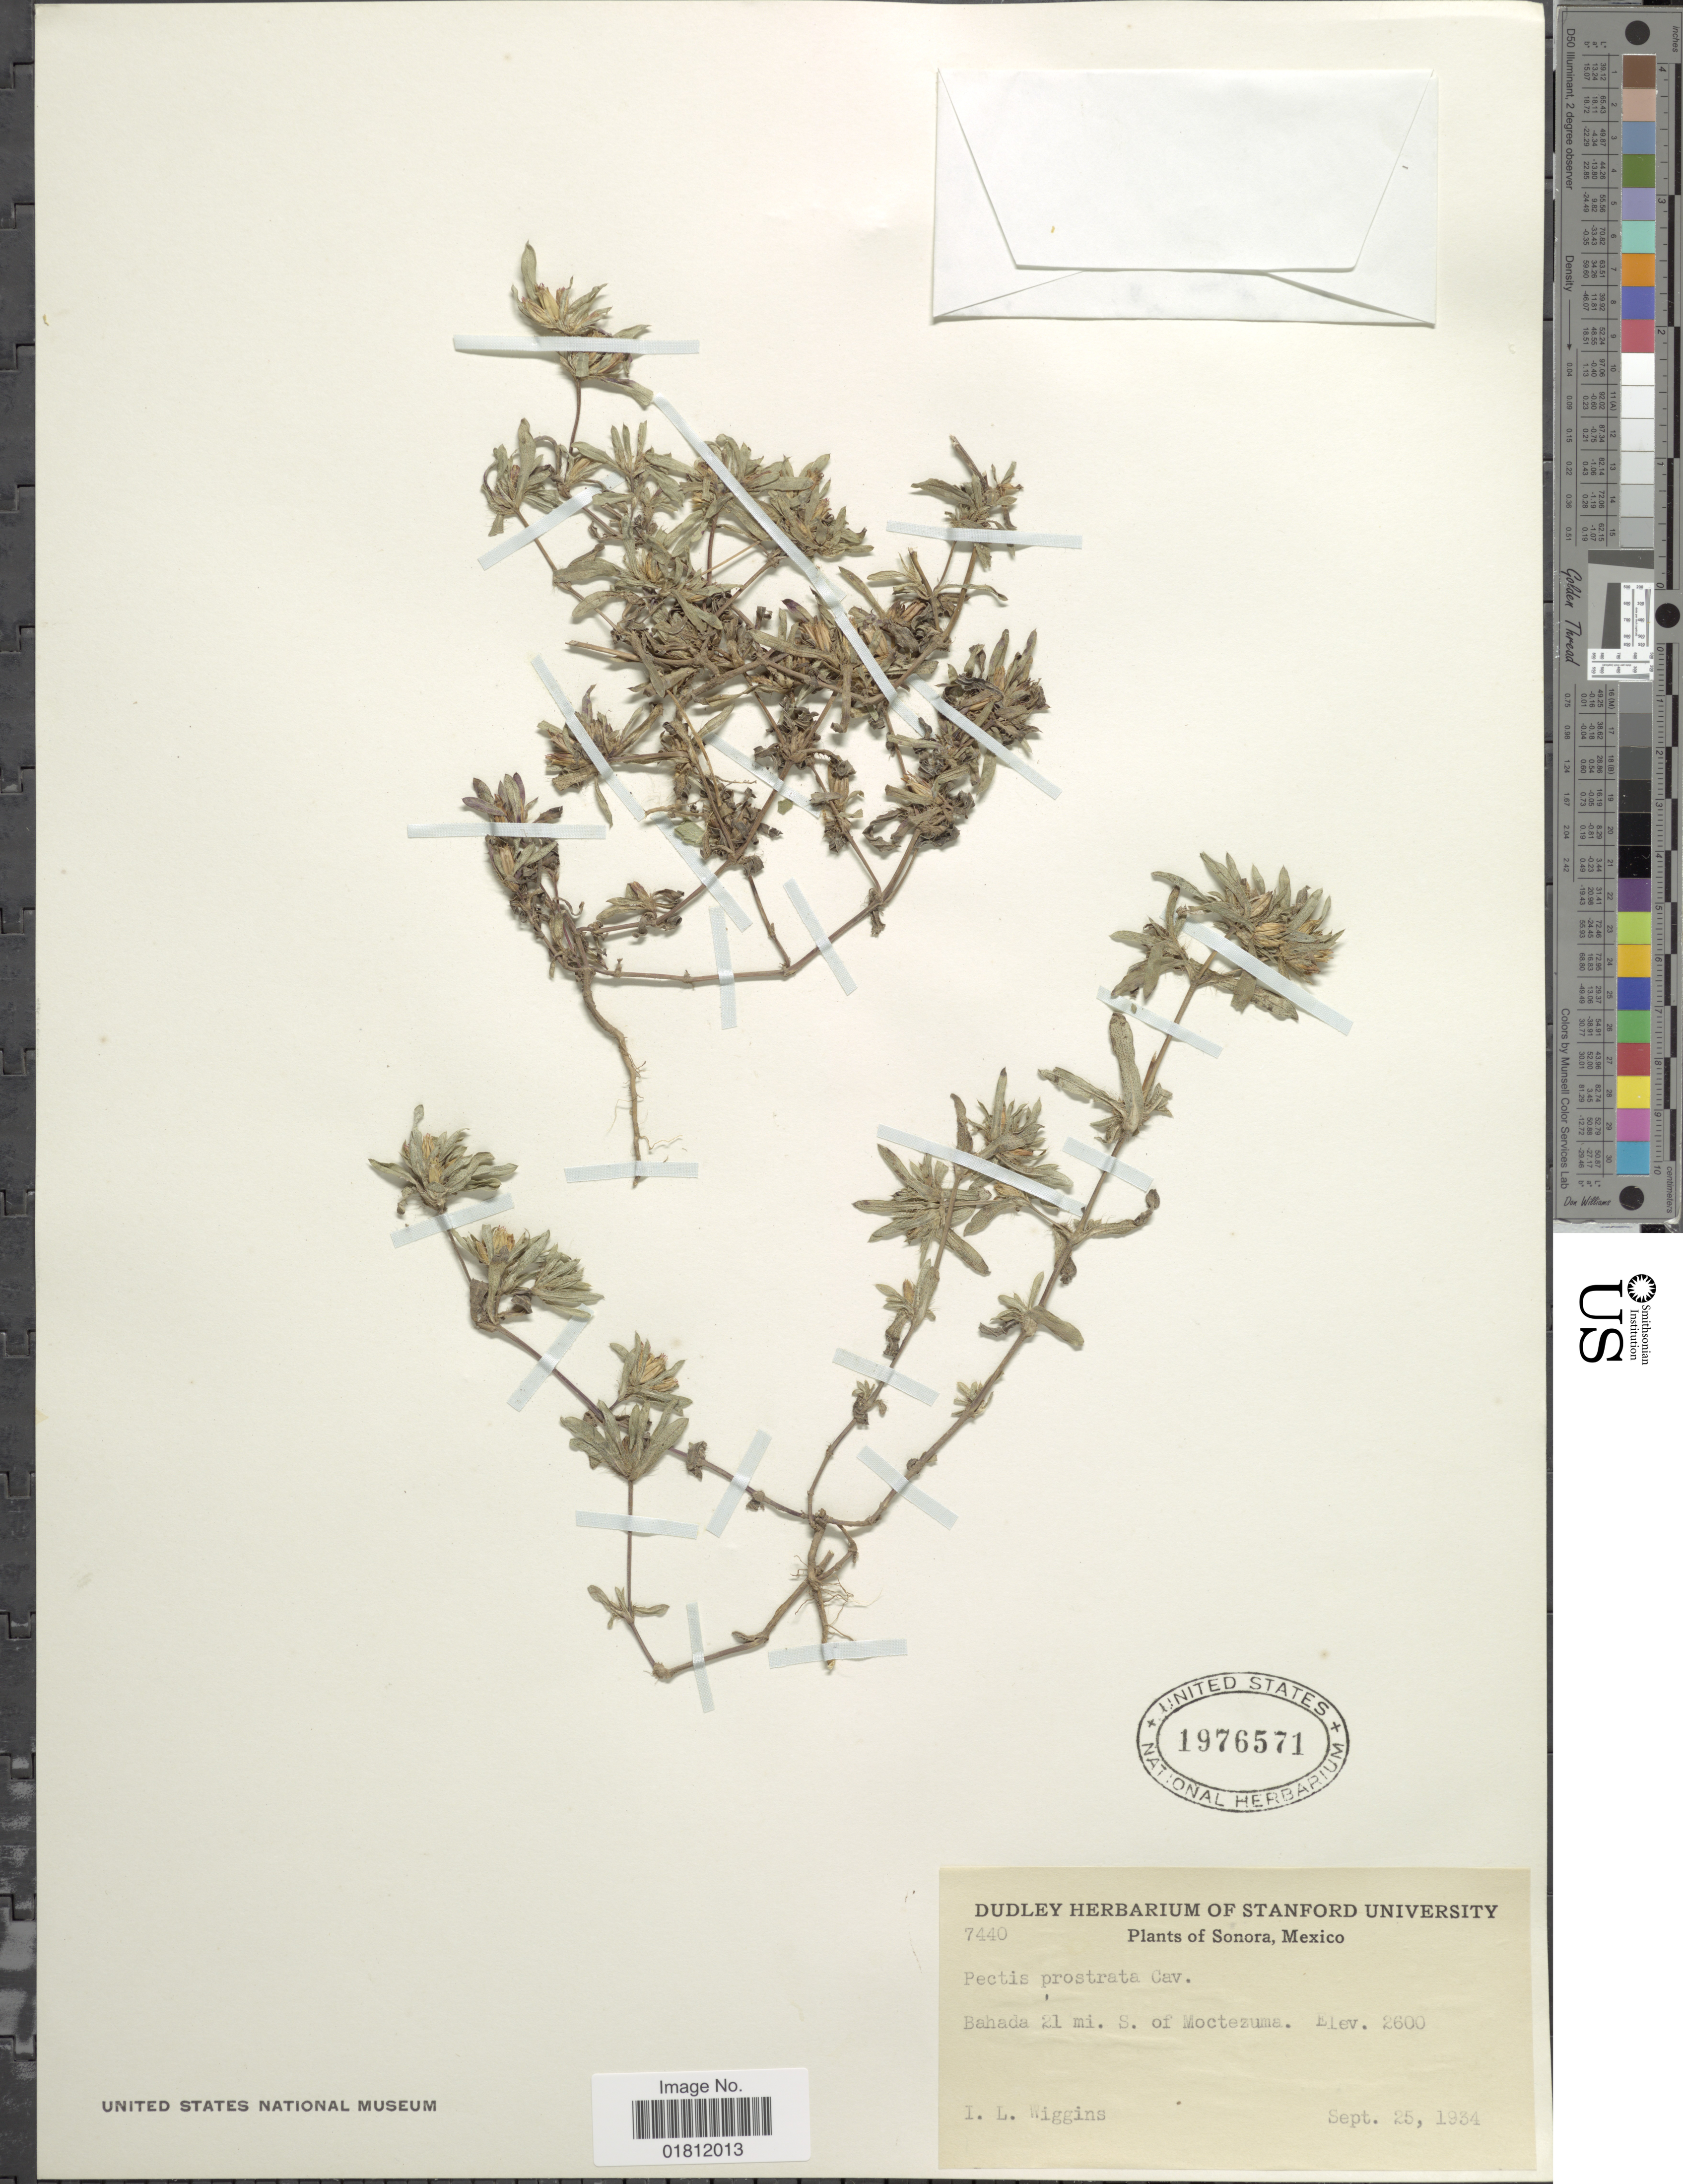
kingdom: Plantae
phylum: Tracheophyta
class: Magnoliopsida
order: Asterales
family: Asteraceae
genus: Pectis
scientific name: Pectis prostrata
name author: Cav.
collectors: I. L. Wiggins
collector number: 7440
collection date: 1934-09-25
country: Mexico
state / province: Sonora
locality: Sonora, Bahada 21 mi. S. of Moctezume.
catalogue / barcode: US 1976571